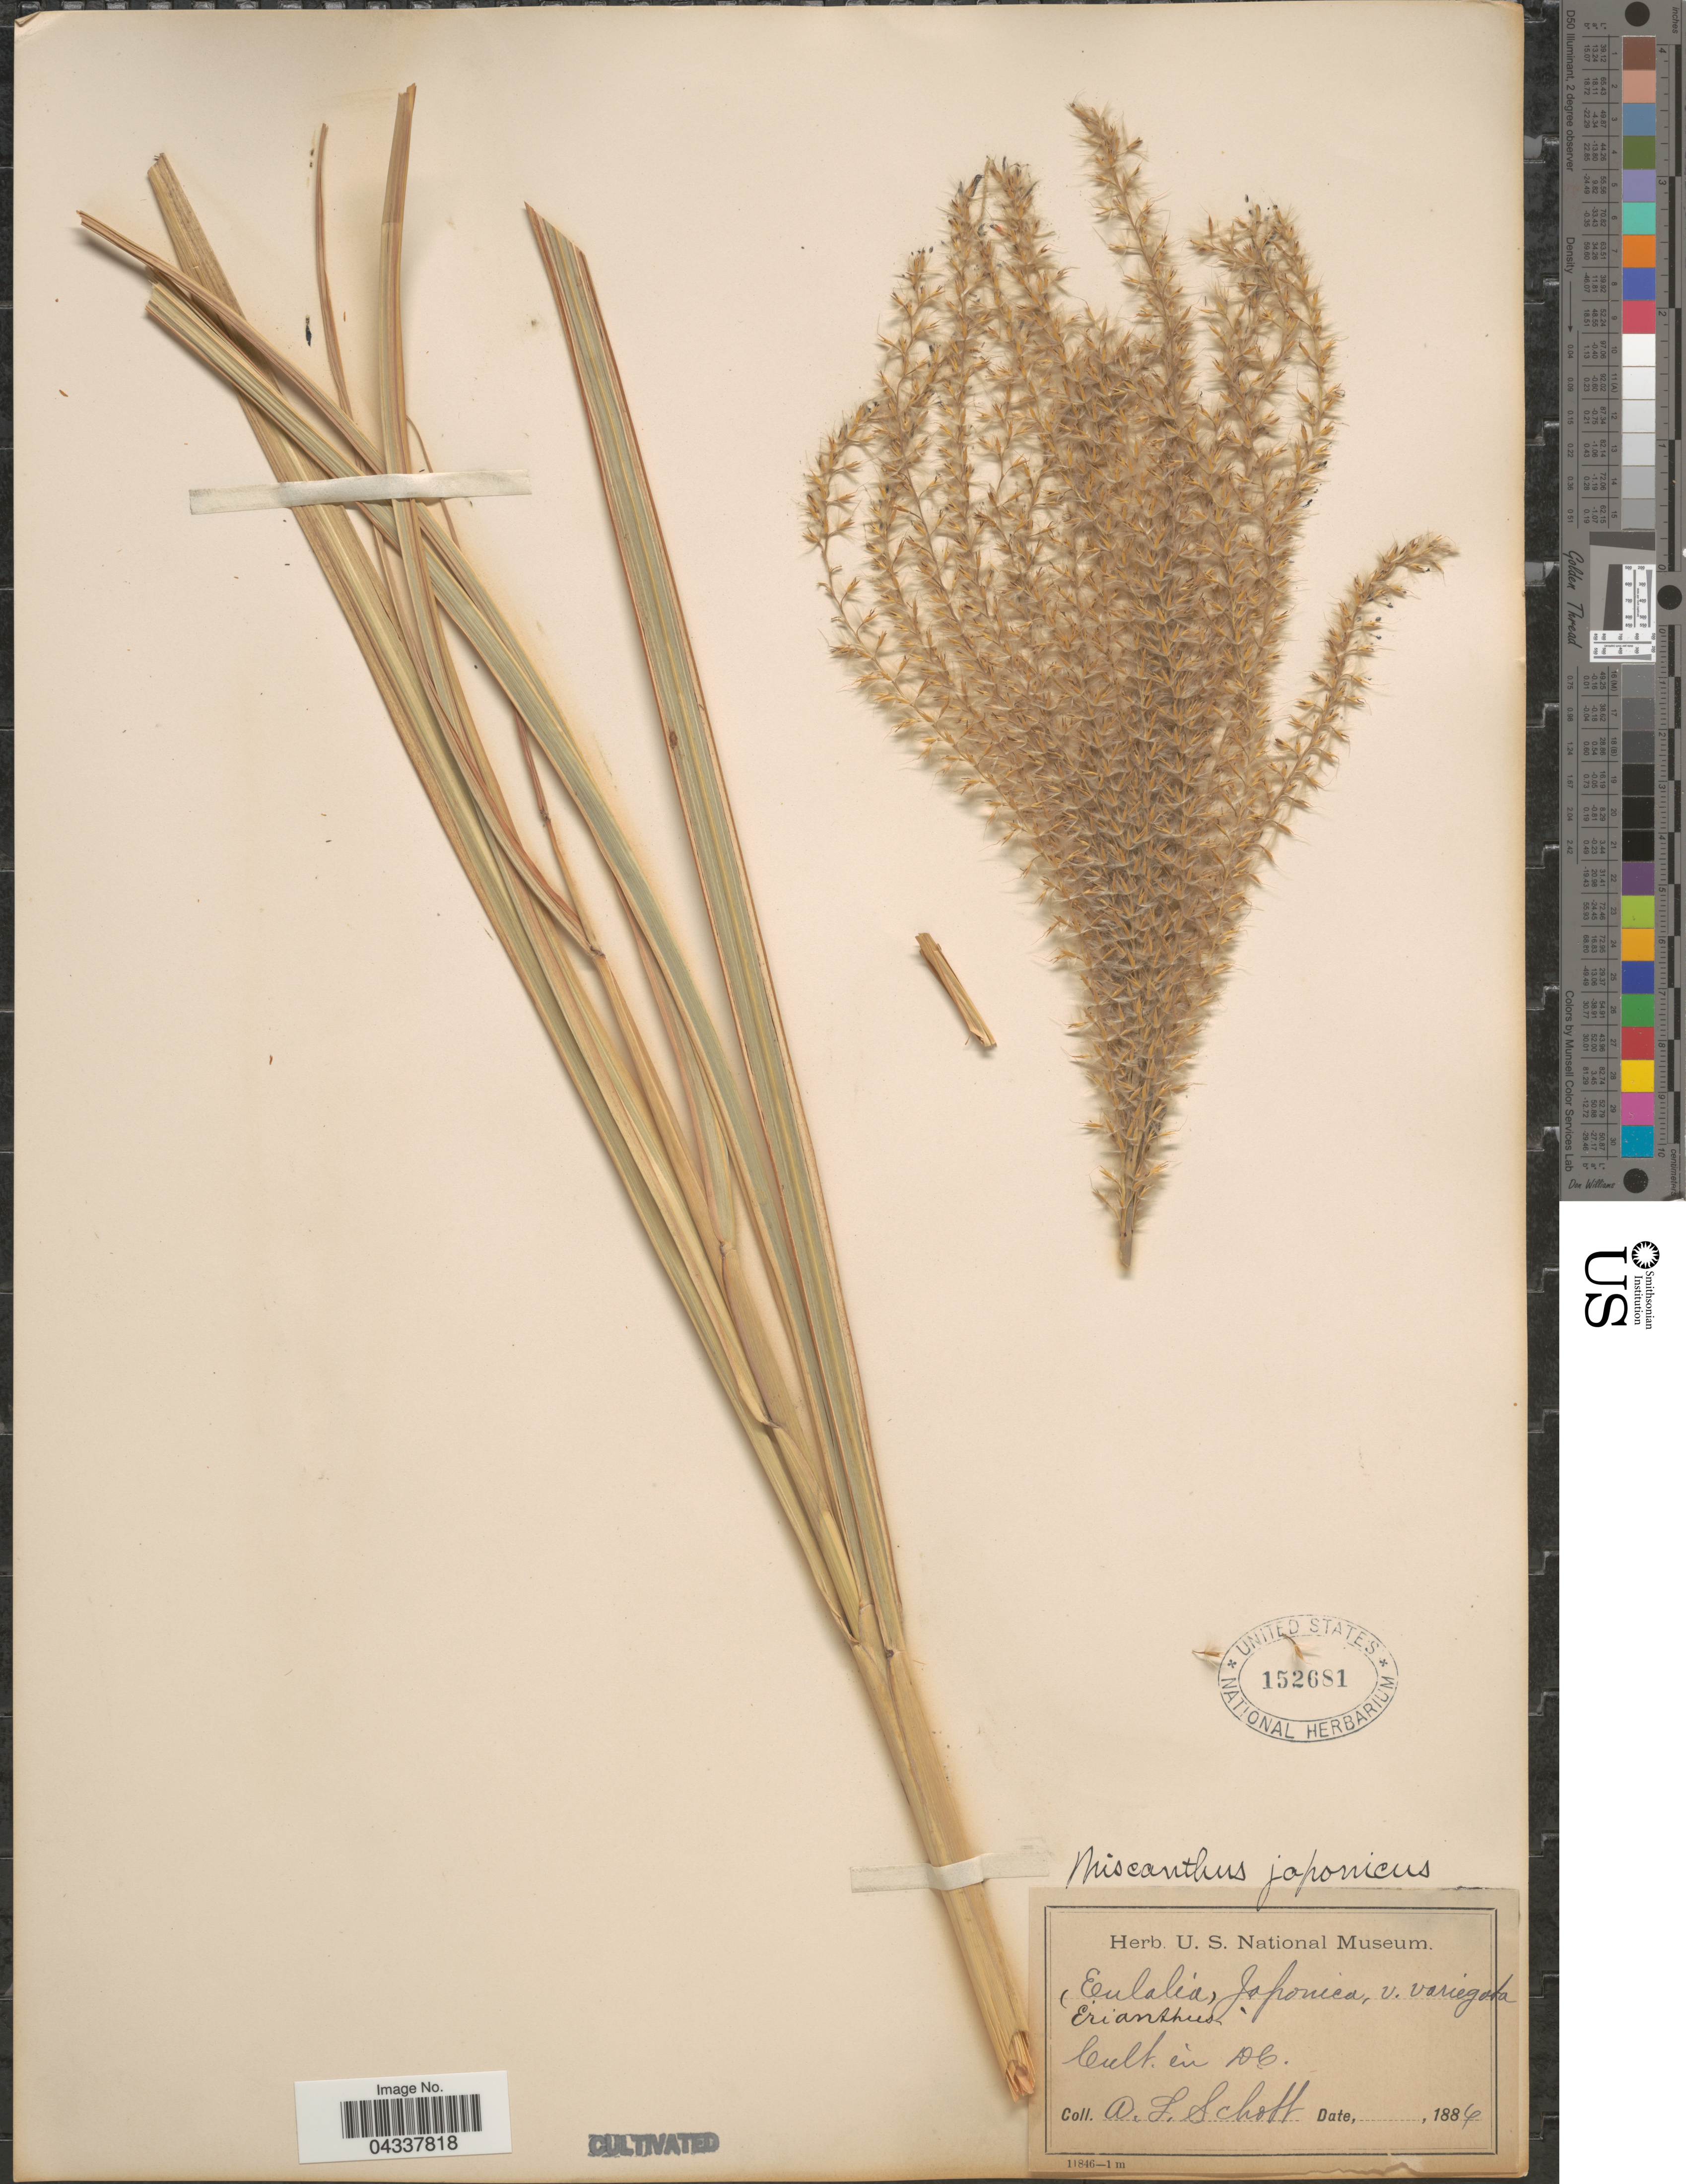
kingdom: Plantae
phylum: Tracheophyta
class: Liliopsida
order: Poales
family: Poaceae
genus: Miscanthus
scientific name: Miscanthus sinensis var. variegatus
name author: Beal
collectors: A. L. Schott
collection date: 1886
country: United States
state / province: District of Columbia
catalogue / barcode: US 152681